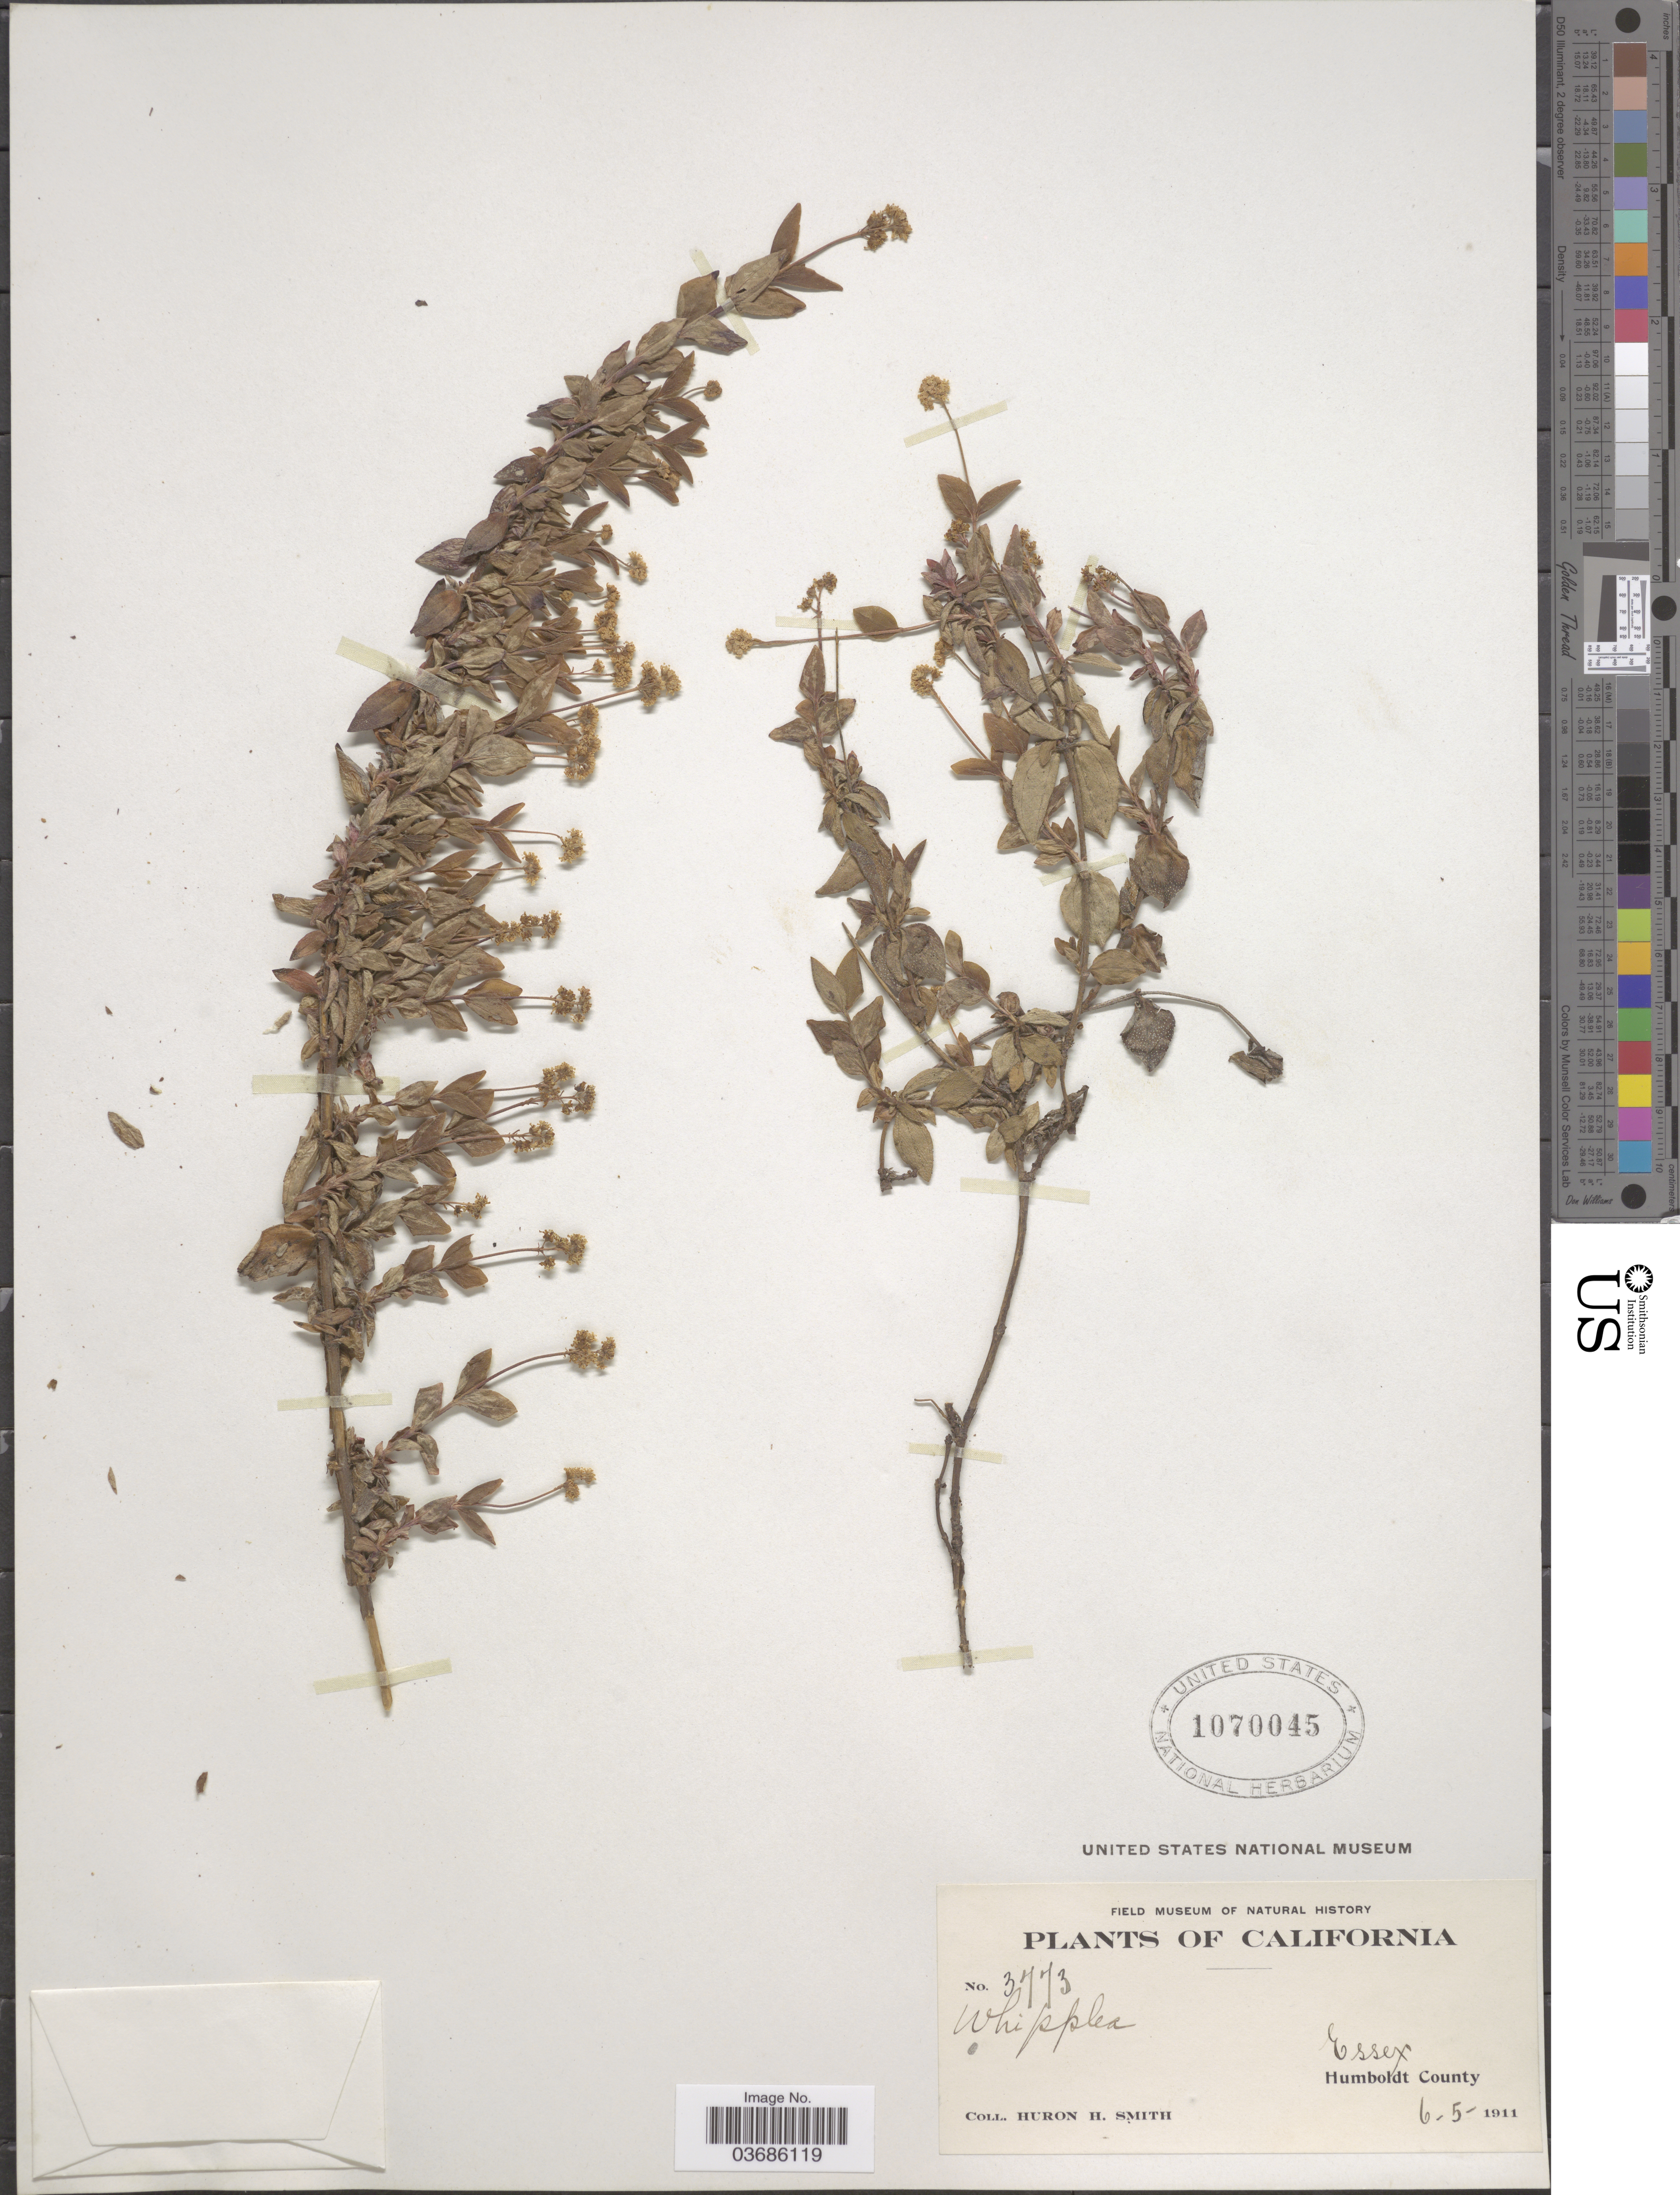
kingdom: Plantae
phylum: Tracheophyta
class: Magnoliopsida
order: Cornales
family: Hydrangeaceae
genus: Whipplea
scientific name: Whipplea modesta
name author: Torr.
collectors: Huron H. Smith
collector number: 3773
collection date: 1911-06-05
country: United States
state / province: California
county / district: Humboldt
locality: Essex. Humboldt County.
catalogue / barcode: US 1070045